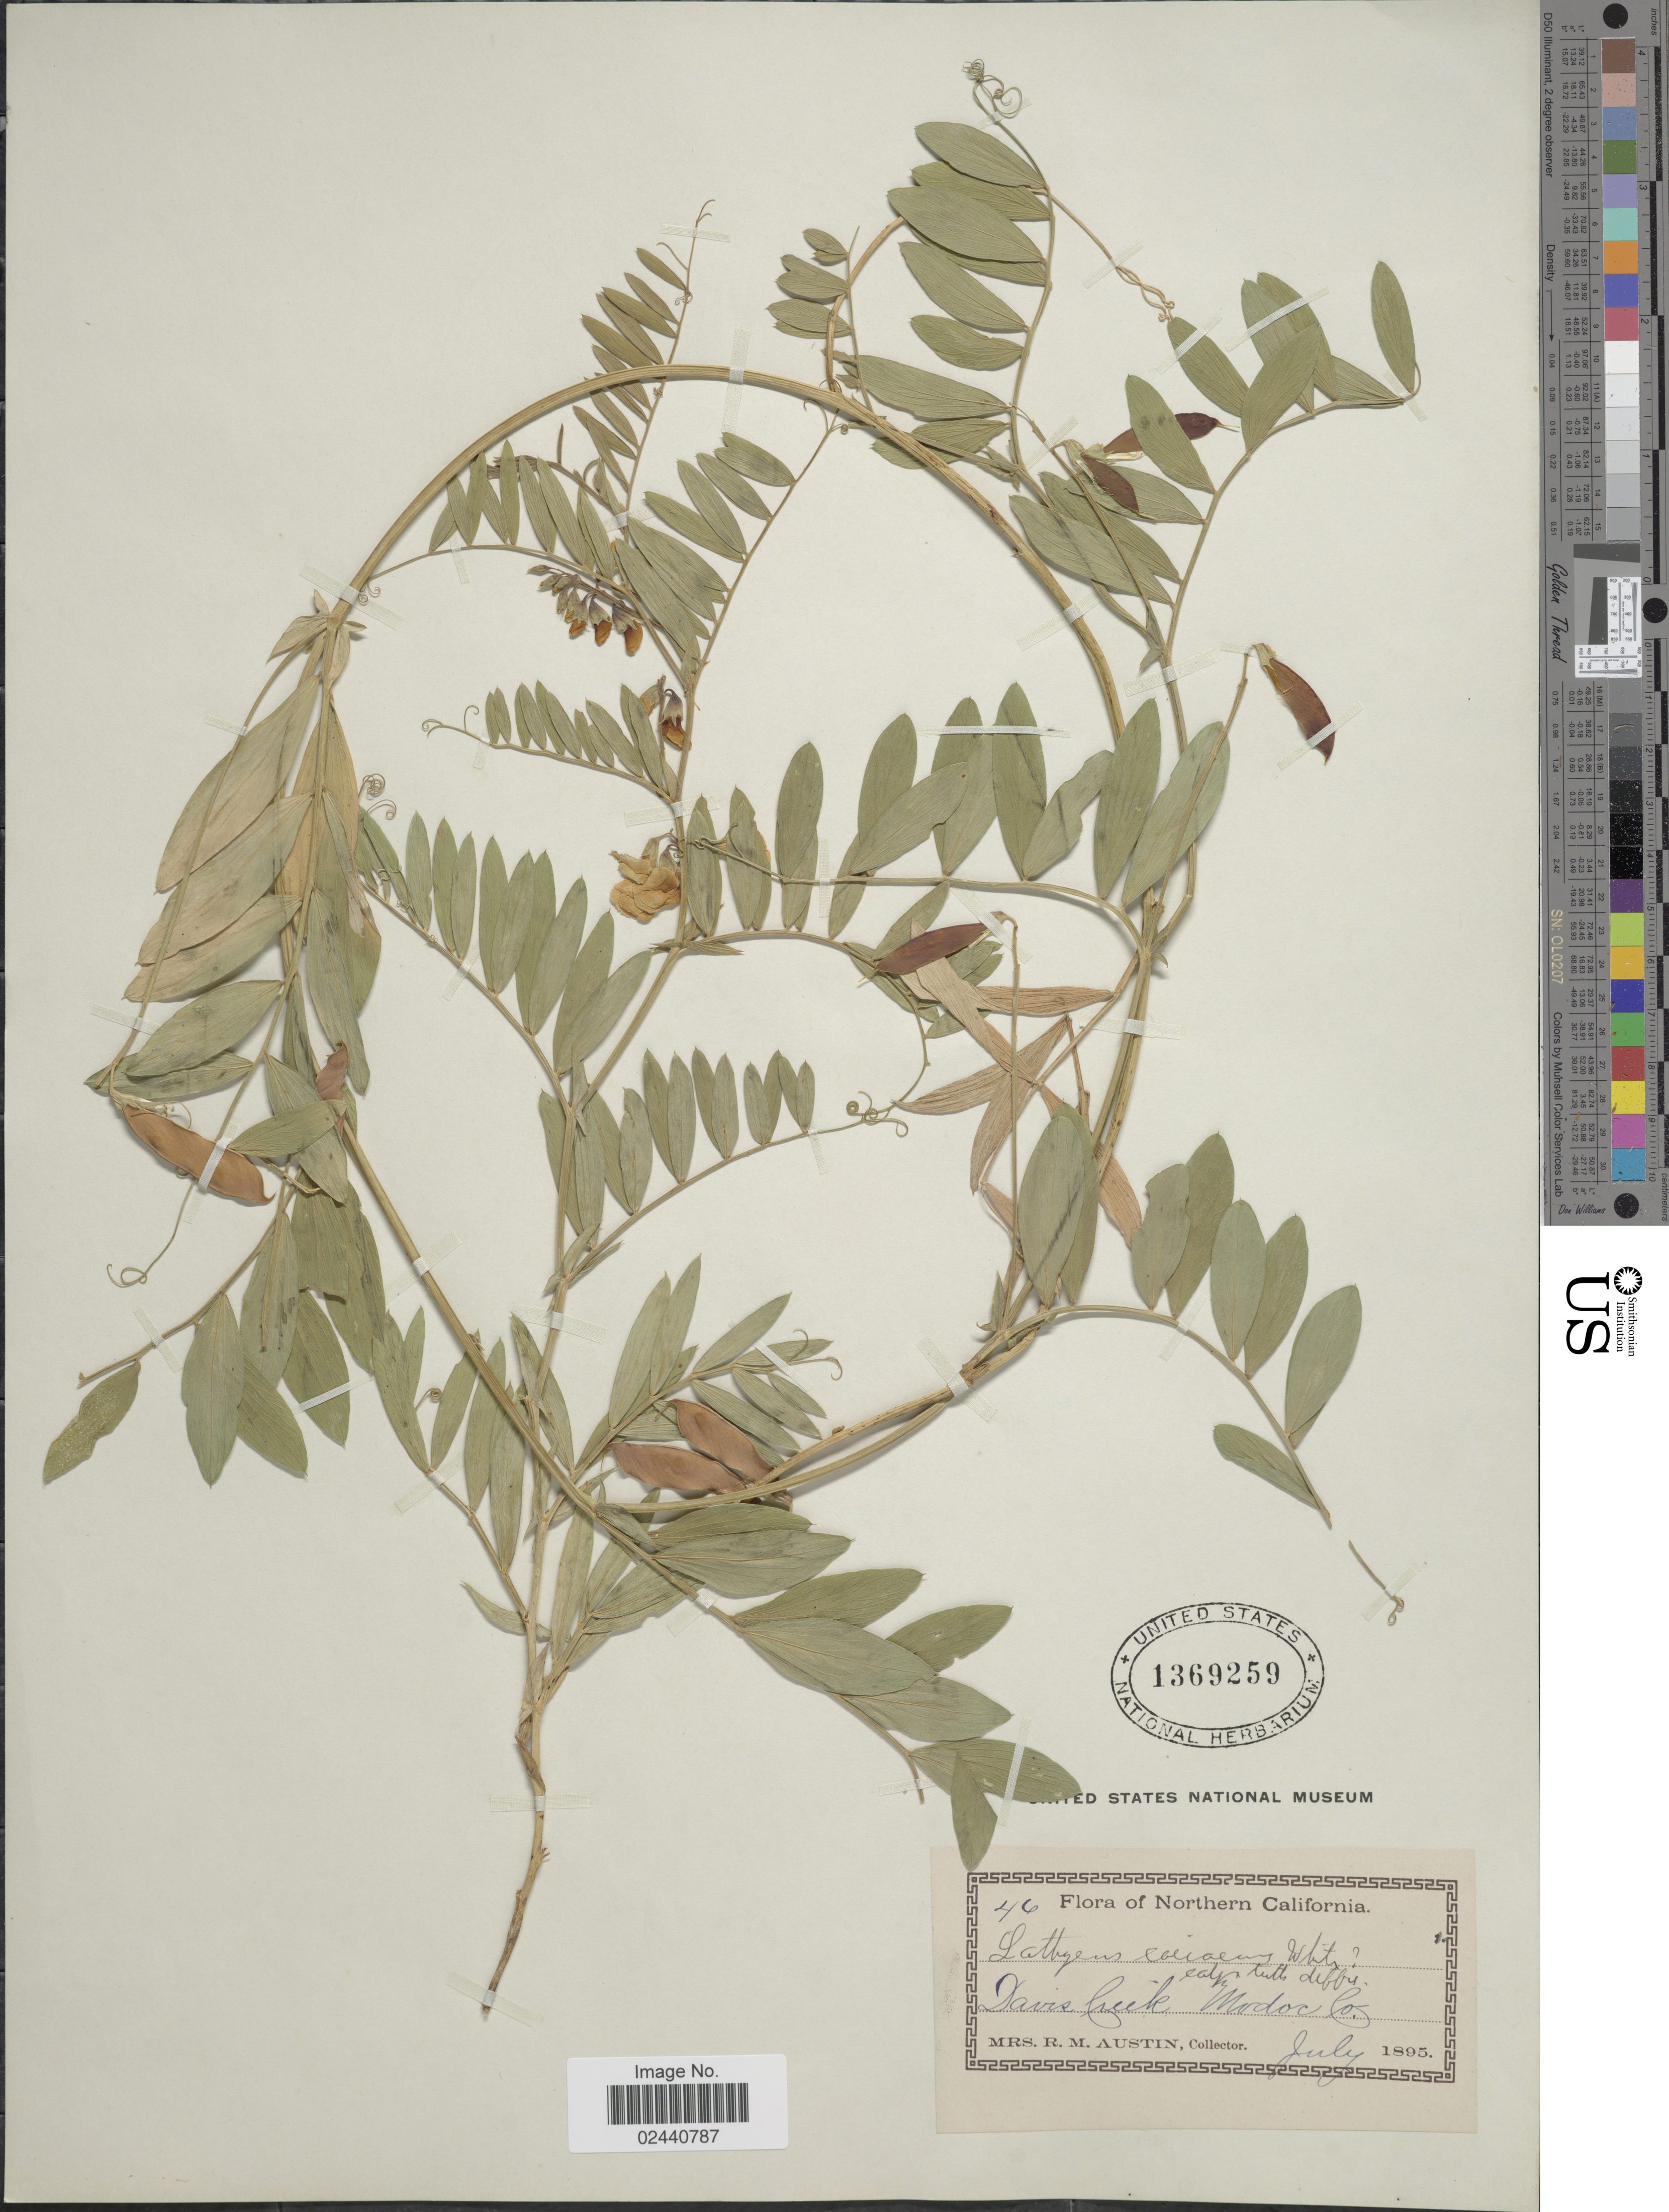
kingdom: Plantae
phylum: Tracheophyta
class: Magnoliopsida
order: Fabales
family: Fabaceae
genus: Lathyrus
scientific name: Lathyrus lanszwertii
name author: Kellogg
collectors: R. Austin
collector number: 46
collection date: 1895-07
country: United States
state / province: California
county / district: Modoc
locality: Davis Creek, Modoc Co.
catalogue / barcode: US 1369259